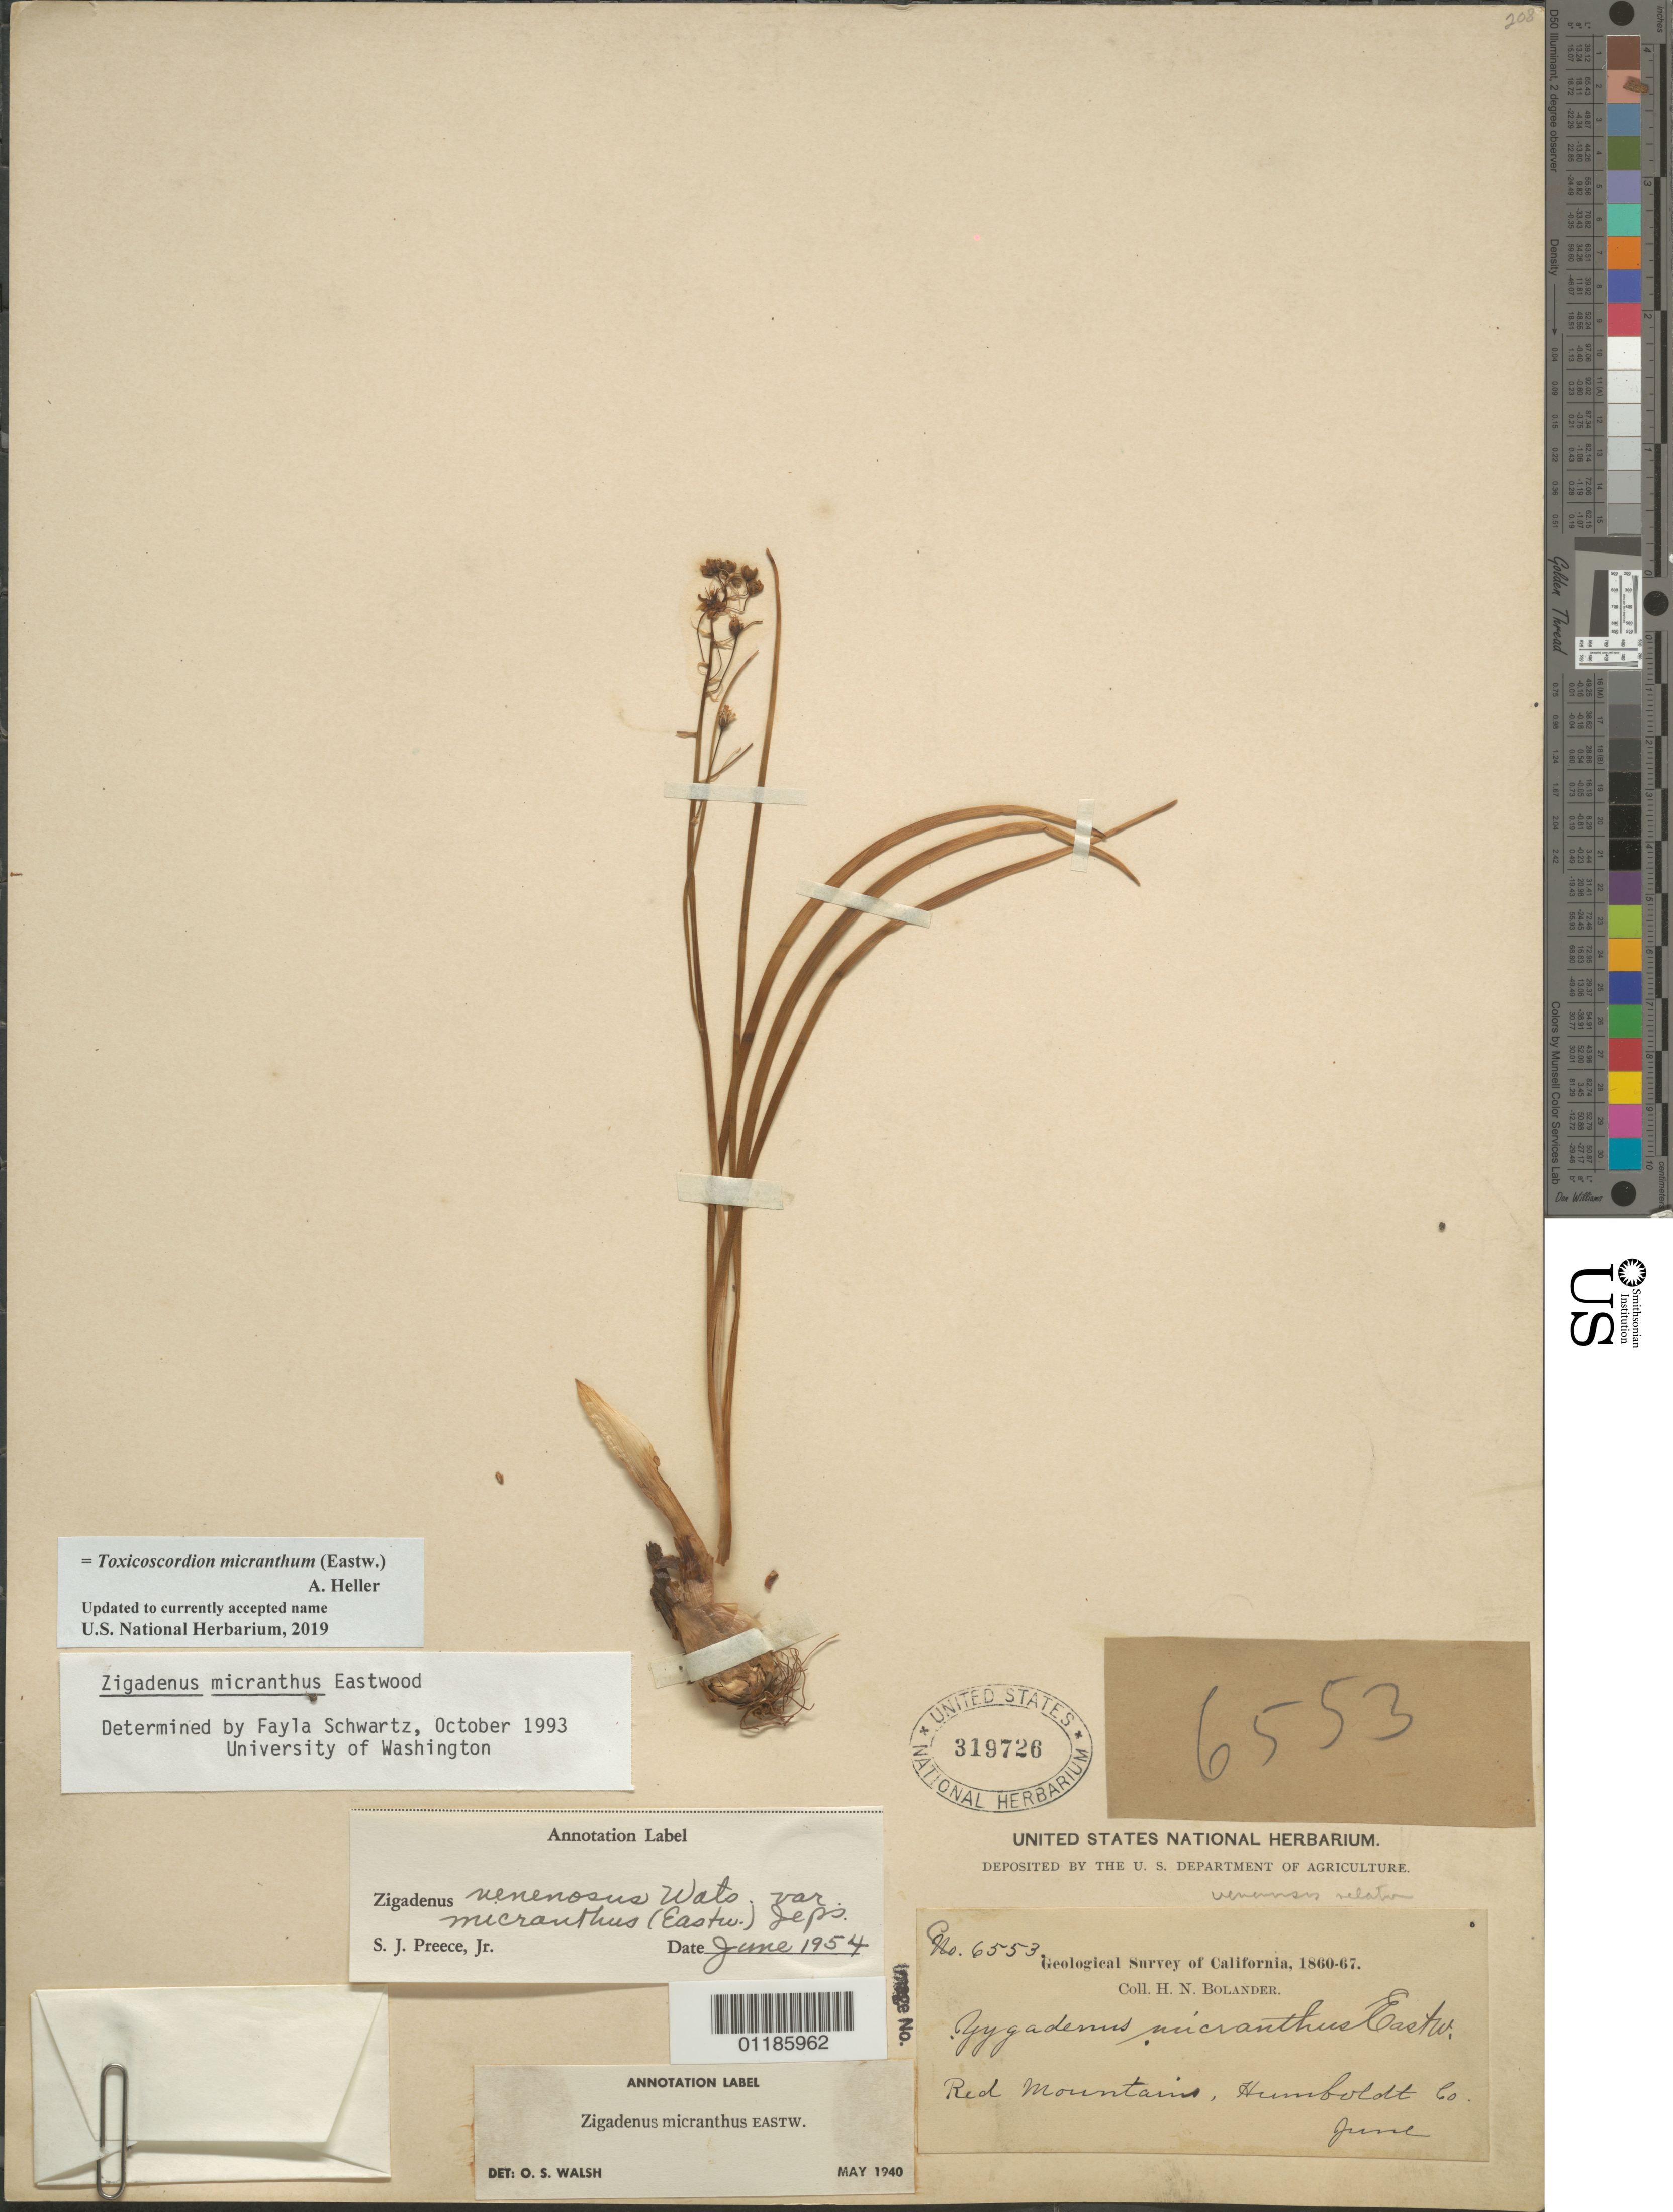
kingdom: Plantae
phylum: Tracheophyta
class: Liliopsida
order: Liliales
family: Melanthiaceae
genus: Zigadenus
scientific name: Zigadenus micranthus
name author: Eastw.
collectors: H. Bolander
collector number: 6553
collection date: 1860-06/1867-06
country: United States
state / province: California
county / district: Humboldt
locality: Red Mountains.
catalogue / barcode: US 319726